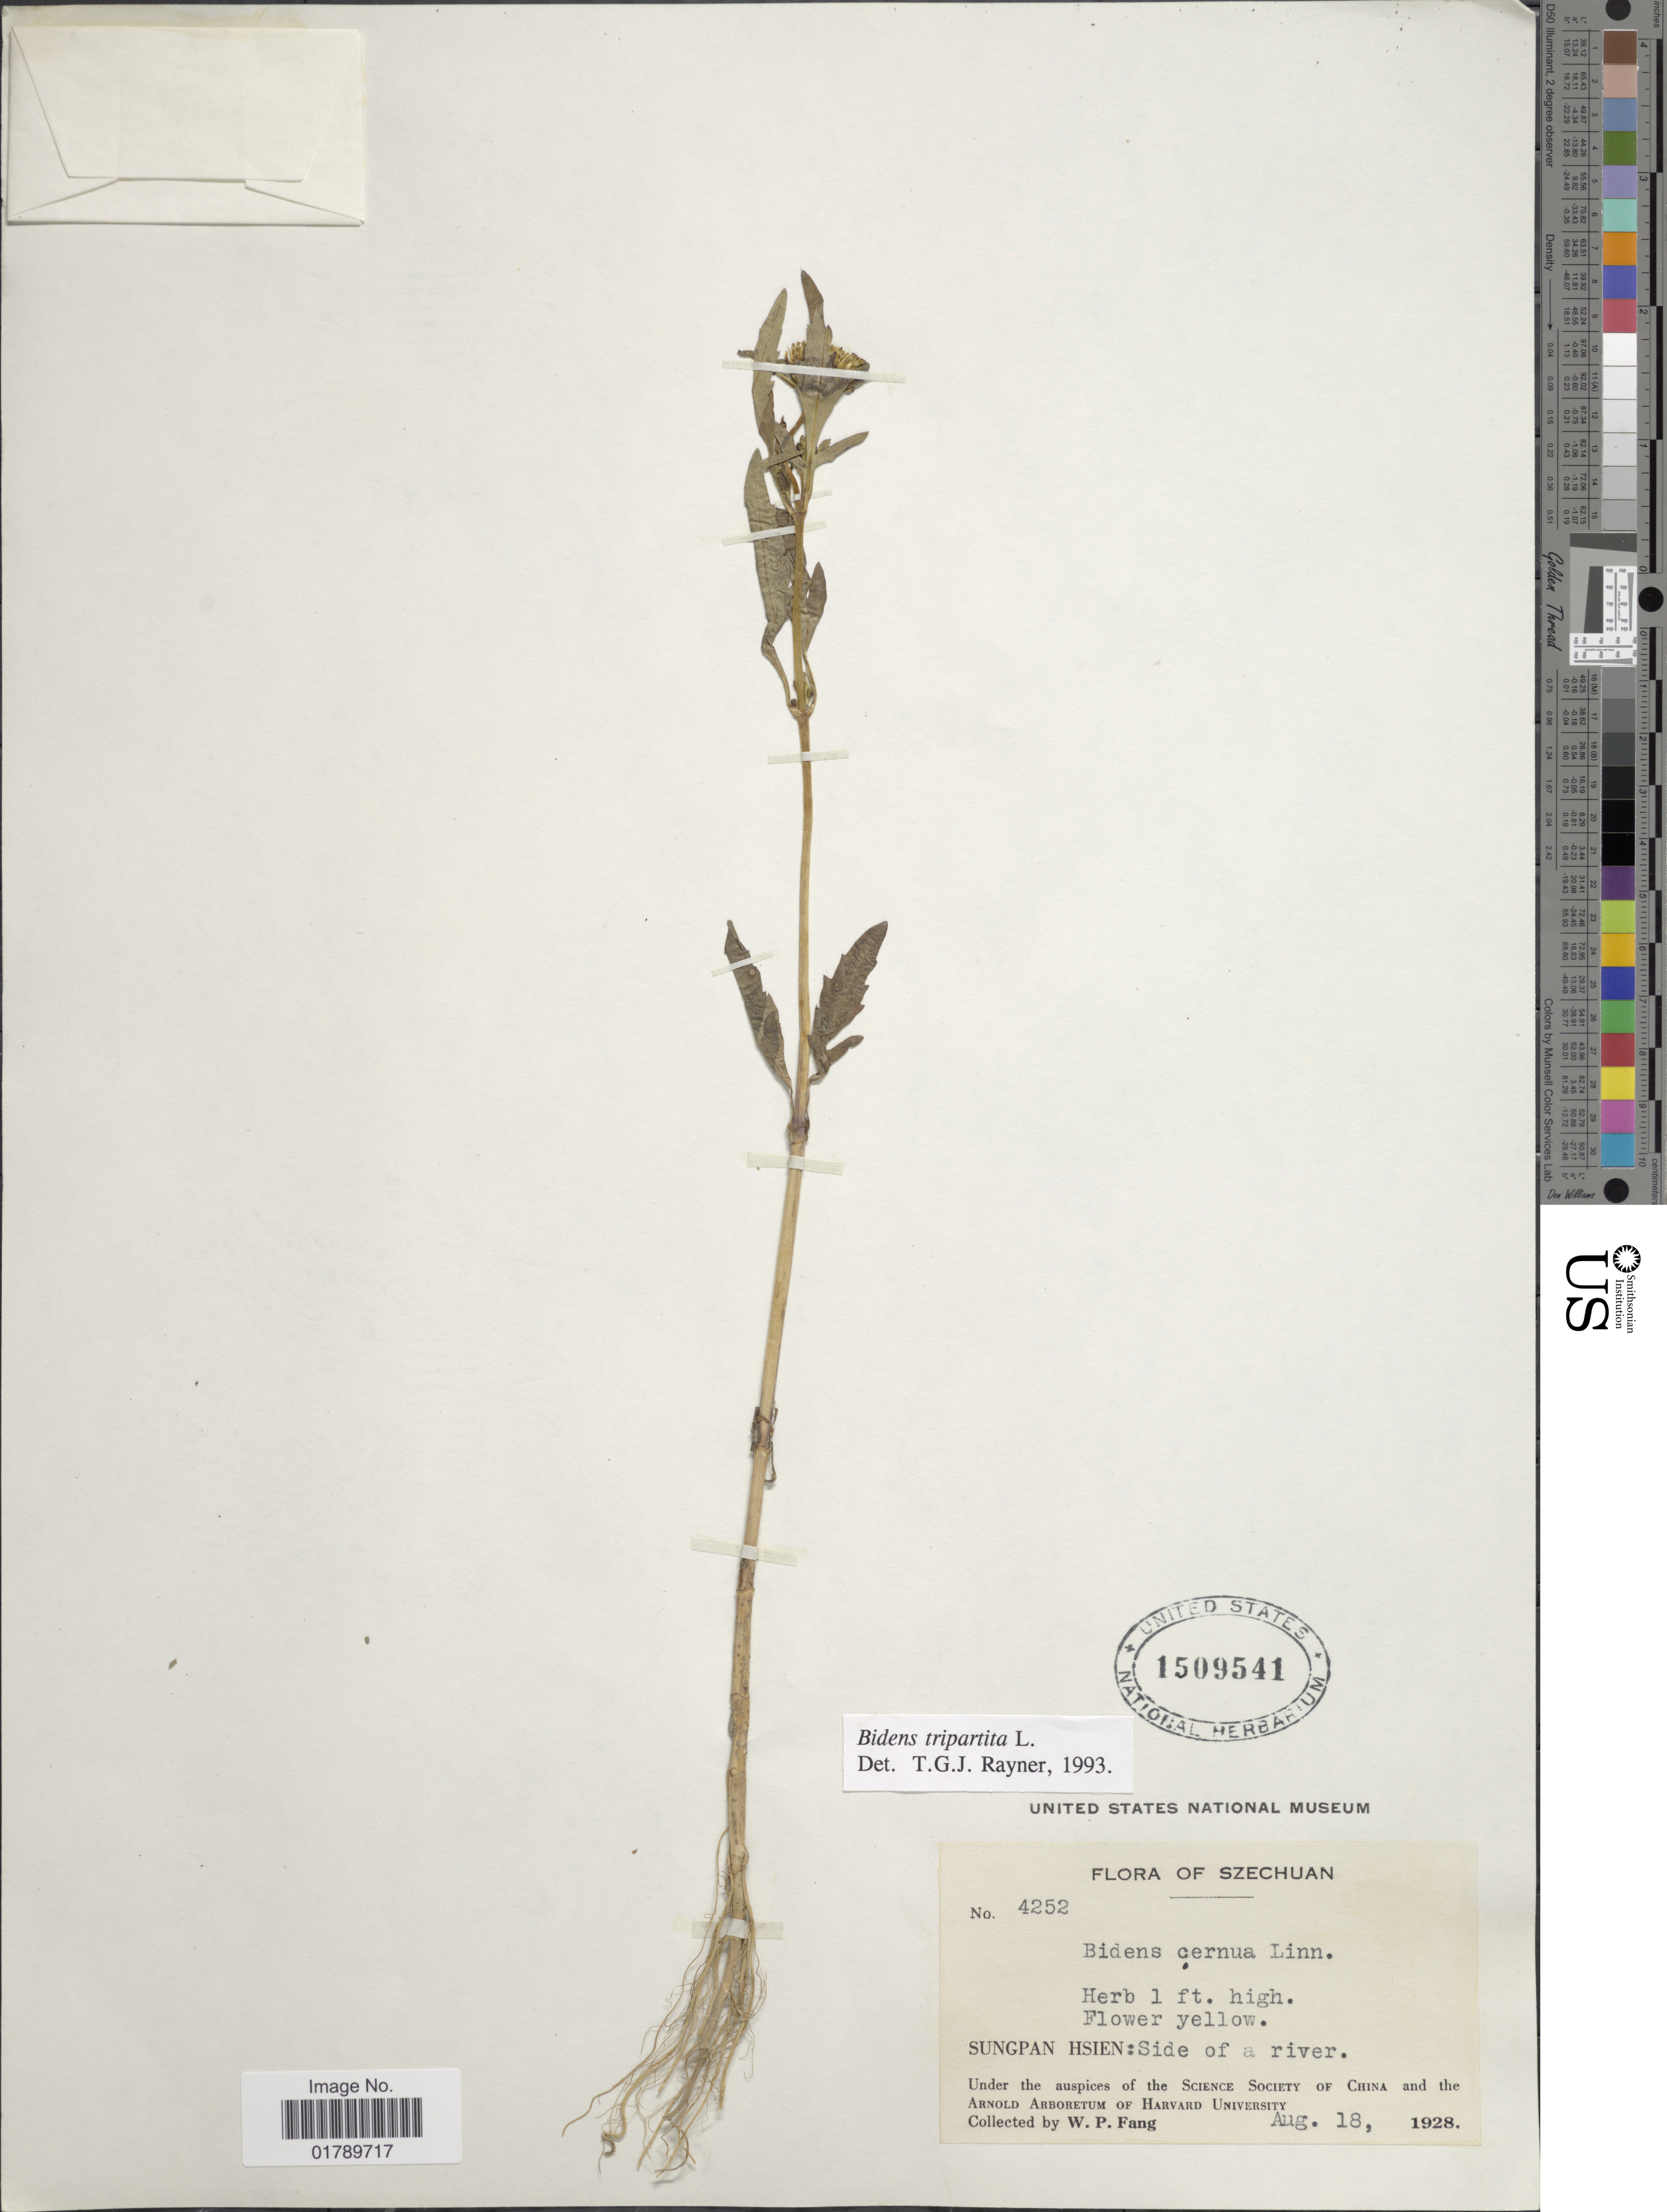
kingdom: Plantae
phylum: Tracheophyta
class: Magnoliopsida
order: Asterales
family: Asteraceae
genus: Bidens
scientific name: Bidens tripartita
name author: L.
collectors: W. P. Fang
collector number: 4252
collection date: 1928-08-18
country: China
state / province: Sichuan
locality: Szechuan. Sungpan Hsien: Side of a river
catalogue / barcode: US 1509541